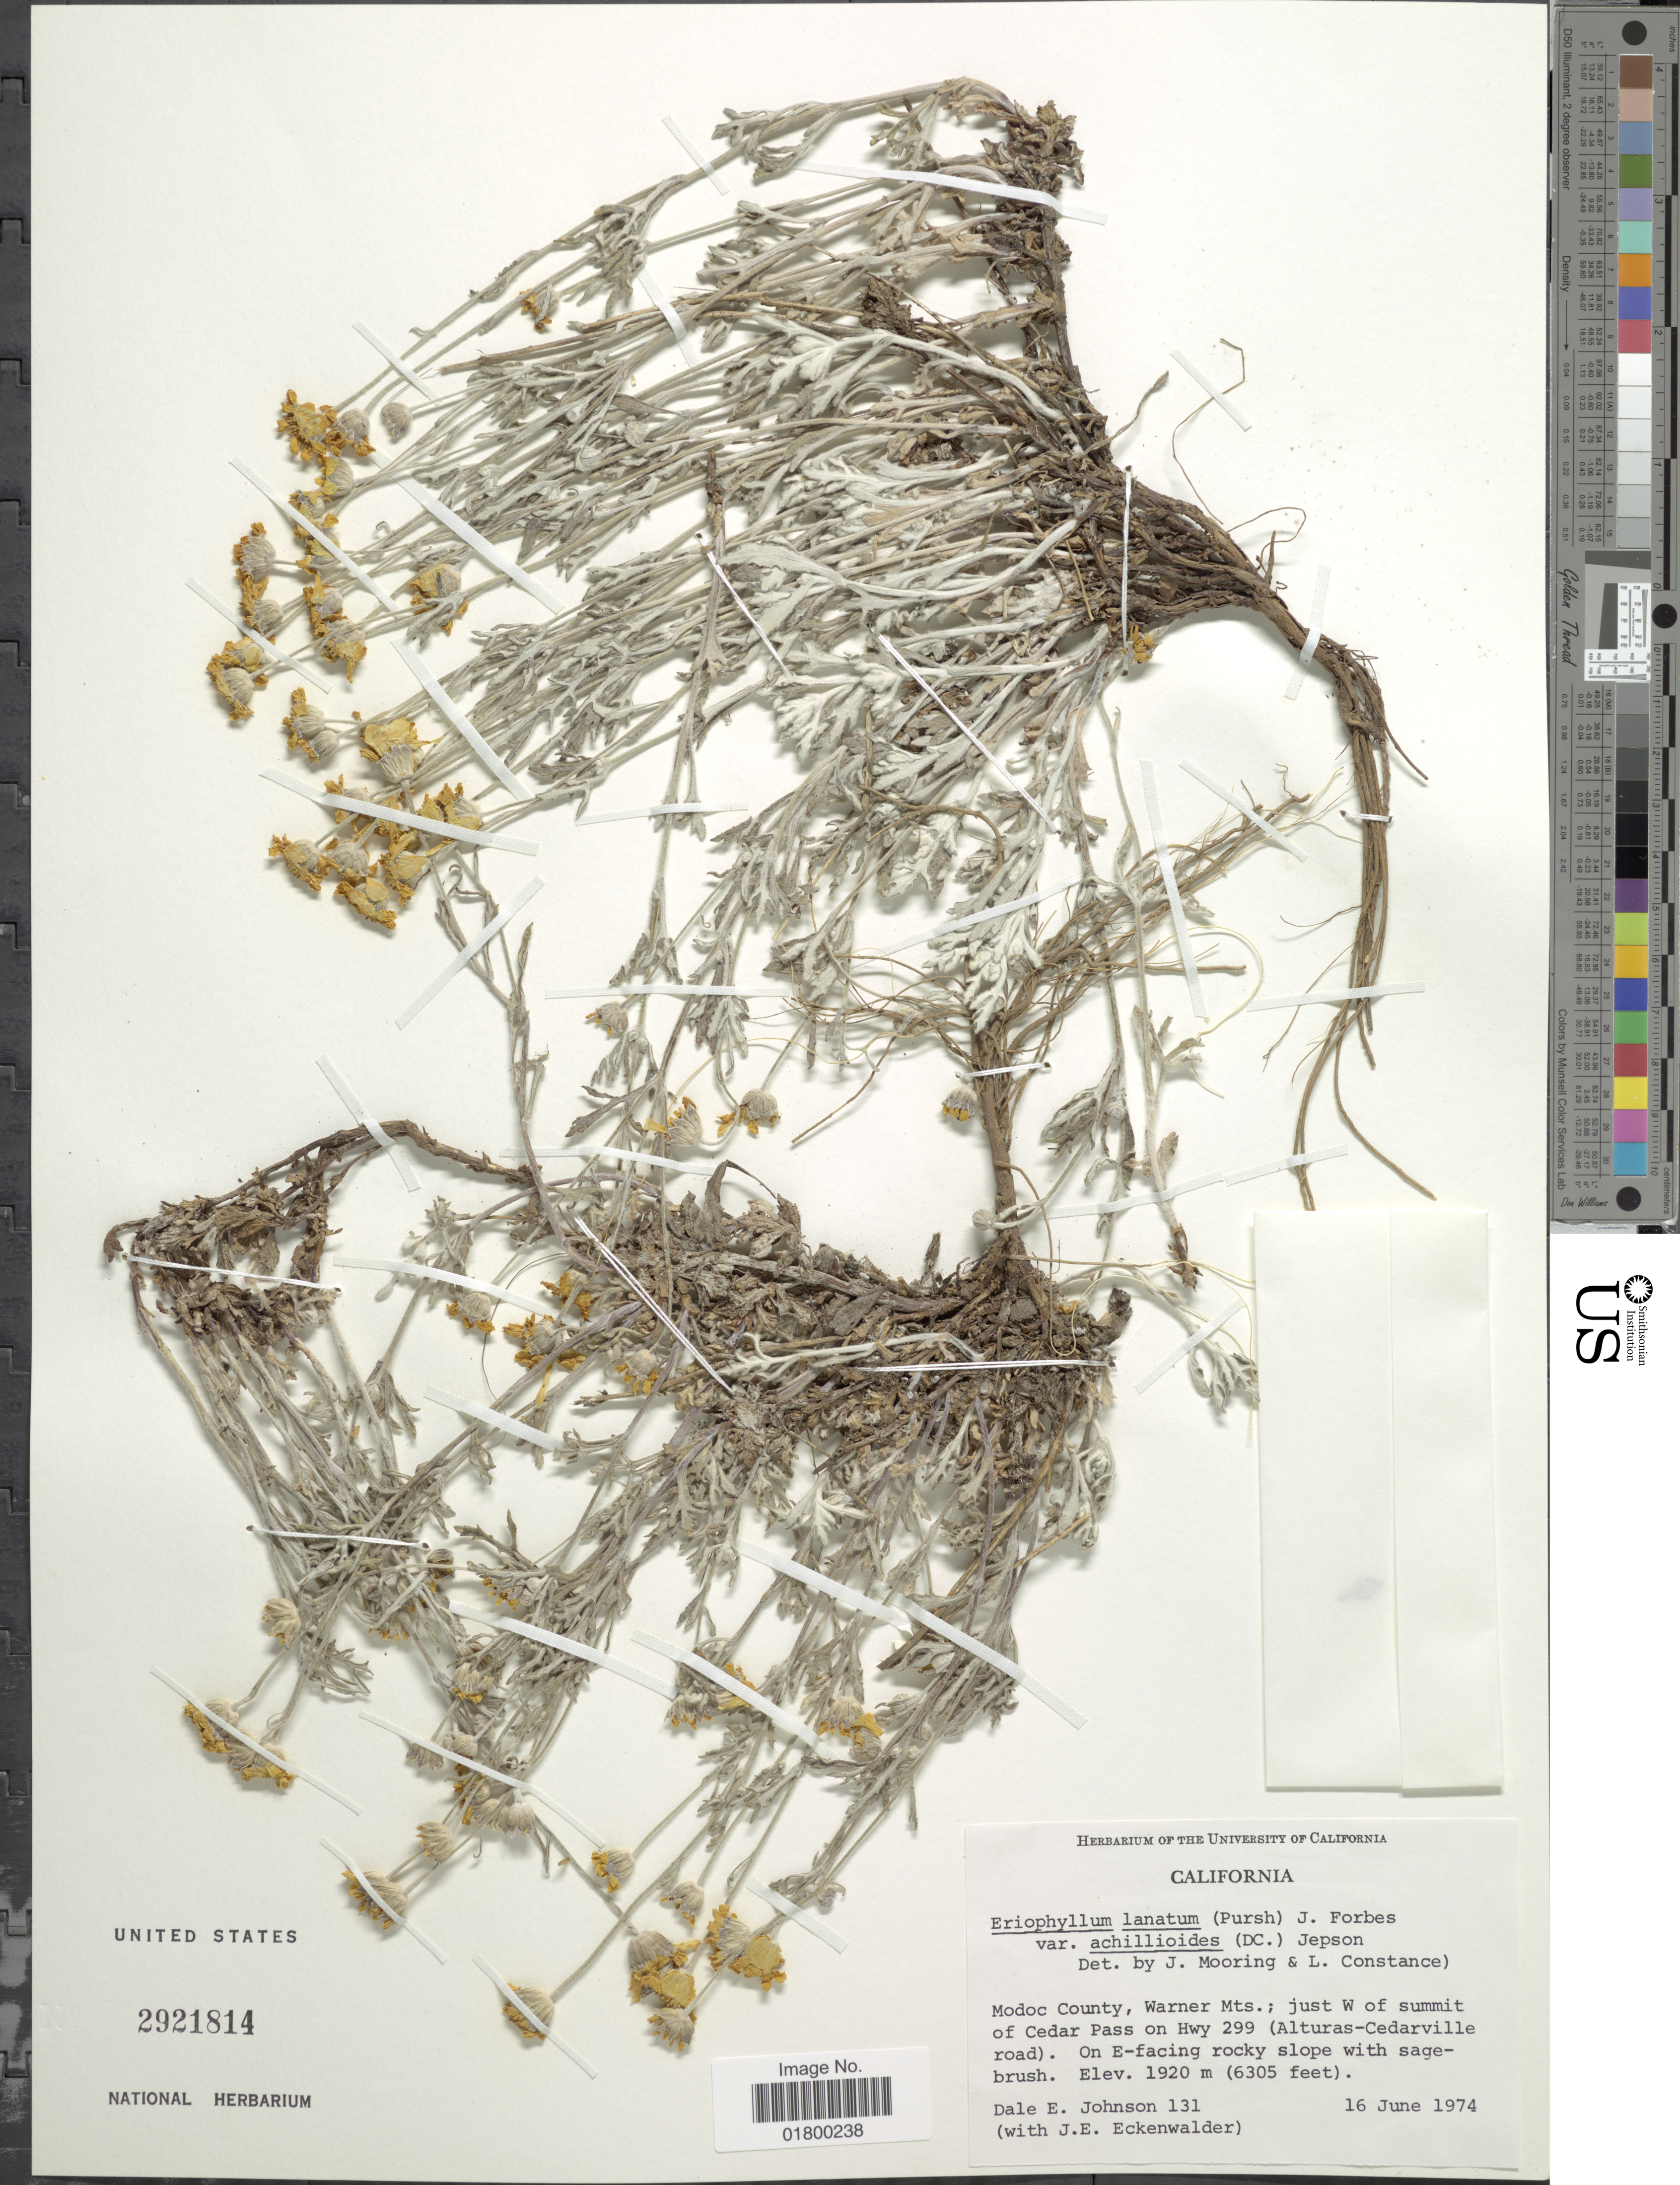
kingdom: Plantae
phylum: Tracheophyta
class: Magnoliopsida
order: Asterales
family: Asteraceae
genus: Eriophyllum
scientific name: Eriophyllum lanatum var. achillioides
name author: (DC.) Jeps.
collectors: D. E. Johnson & J. Eckenwalder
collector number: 131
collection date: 1974-06-16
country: United States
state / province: California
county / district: Modoc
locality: Modoc County, Warner Mts., just W of summit of Cedar Pass on Hwy 299, On E-facing rocky slope with sagebrush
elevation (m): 1920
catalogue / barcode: US 2921814